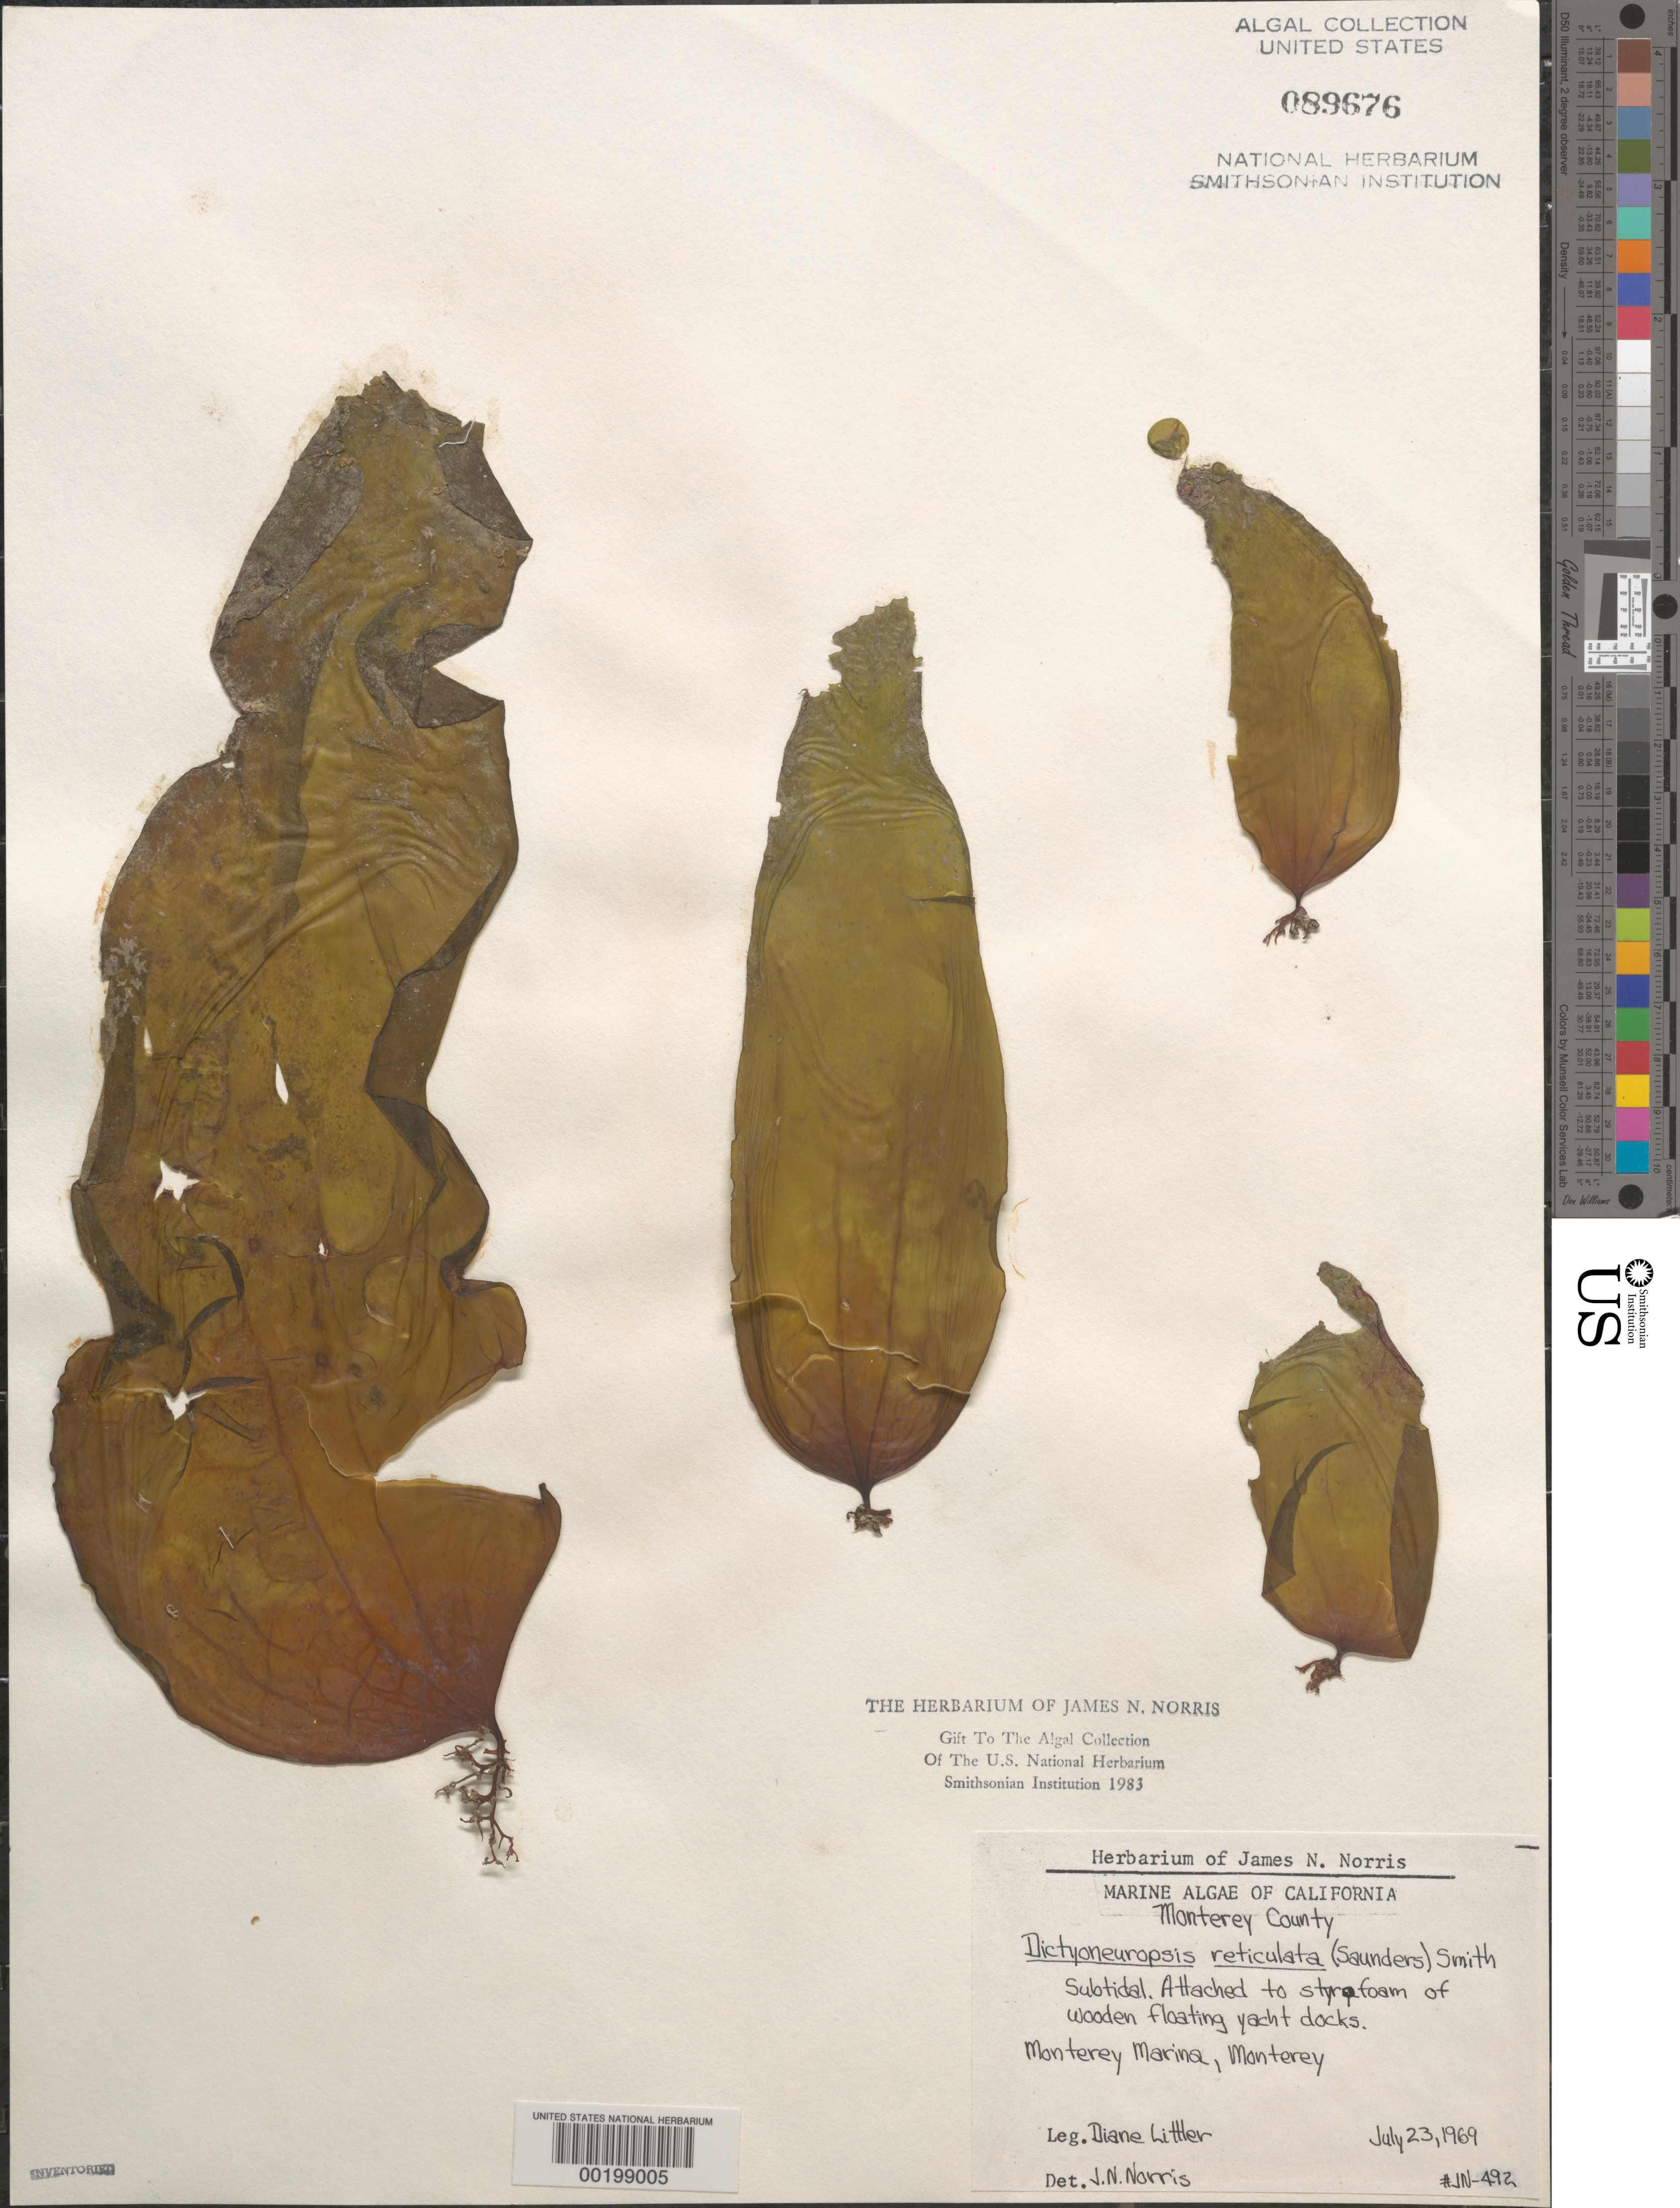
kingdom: Chromista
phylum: Ochrophyta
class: Phaeophyceae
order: Laminariales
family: Costariaceae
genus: Dictyoneurum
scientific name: Dictyoneurum reticulatum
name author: (D.A. Saunders) P.C. Silva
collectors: D. S. Littler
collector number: JN-492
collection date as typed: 23 Jul 1969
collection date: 1969-07-23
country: United States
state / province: California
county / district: Monterey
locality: Monterey Marina, Monterey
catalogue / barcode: US 89676